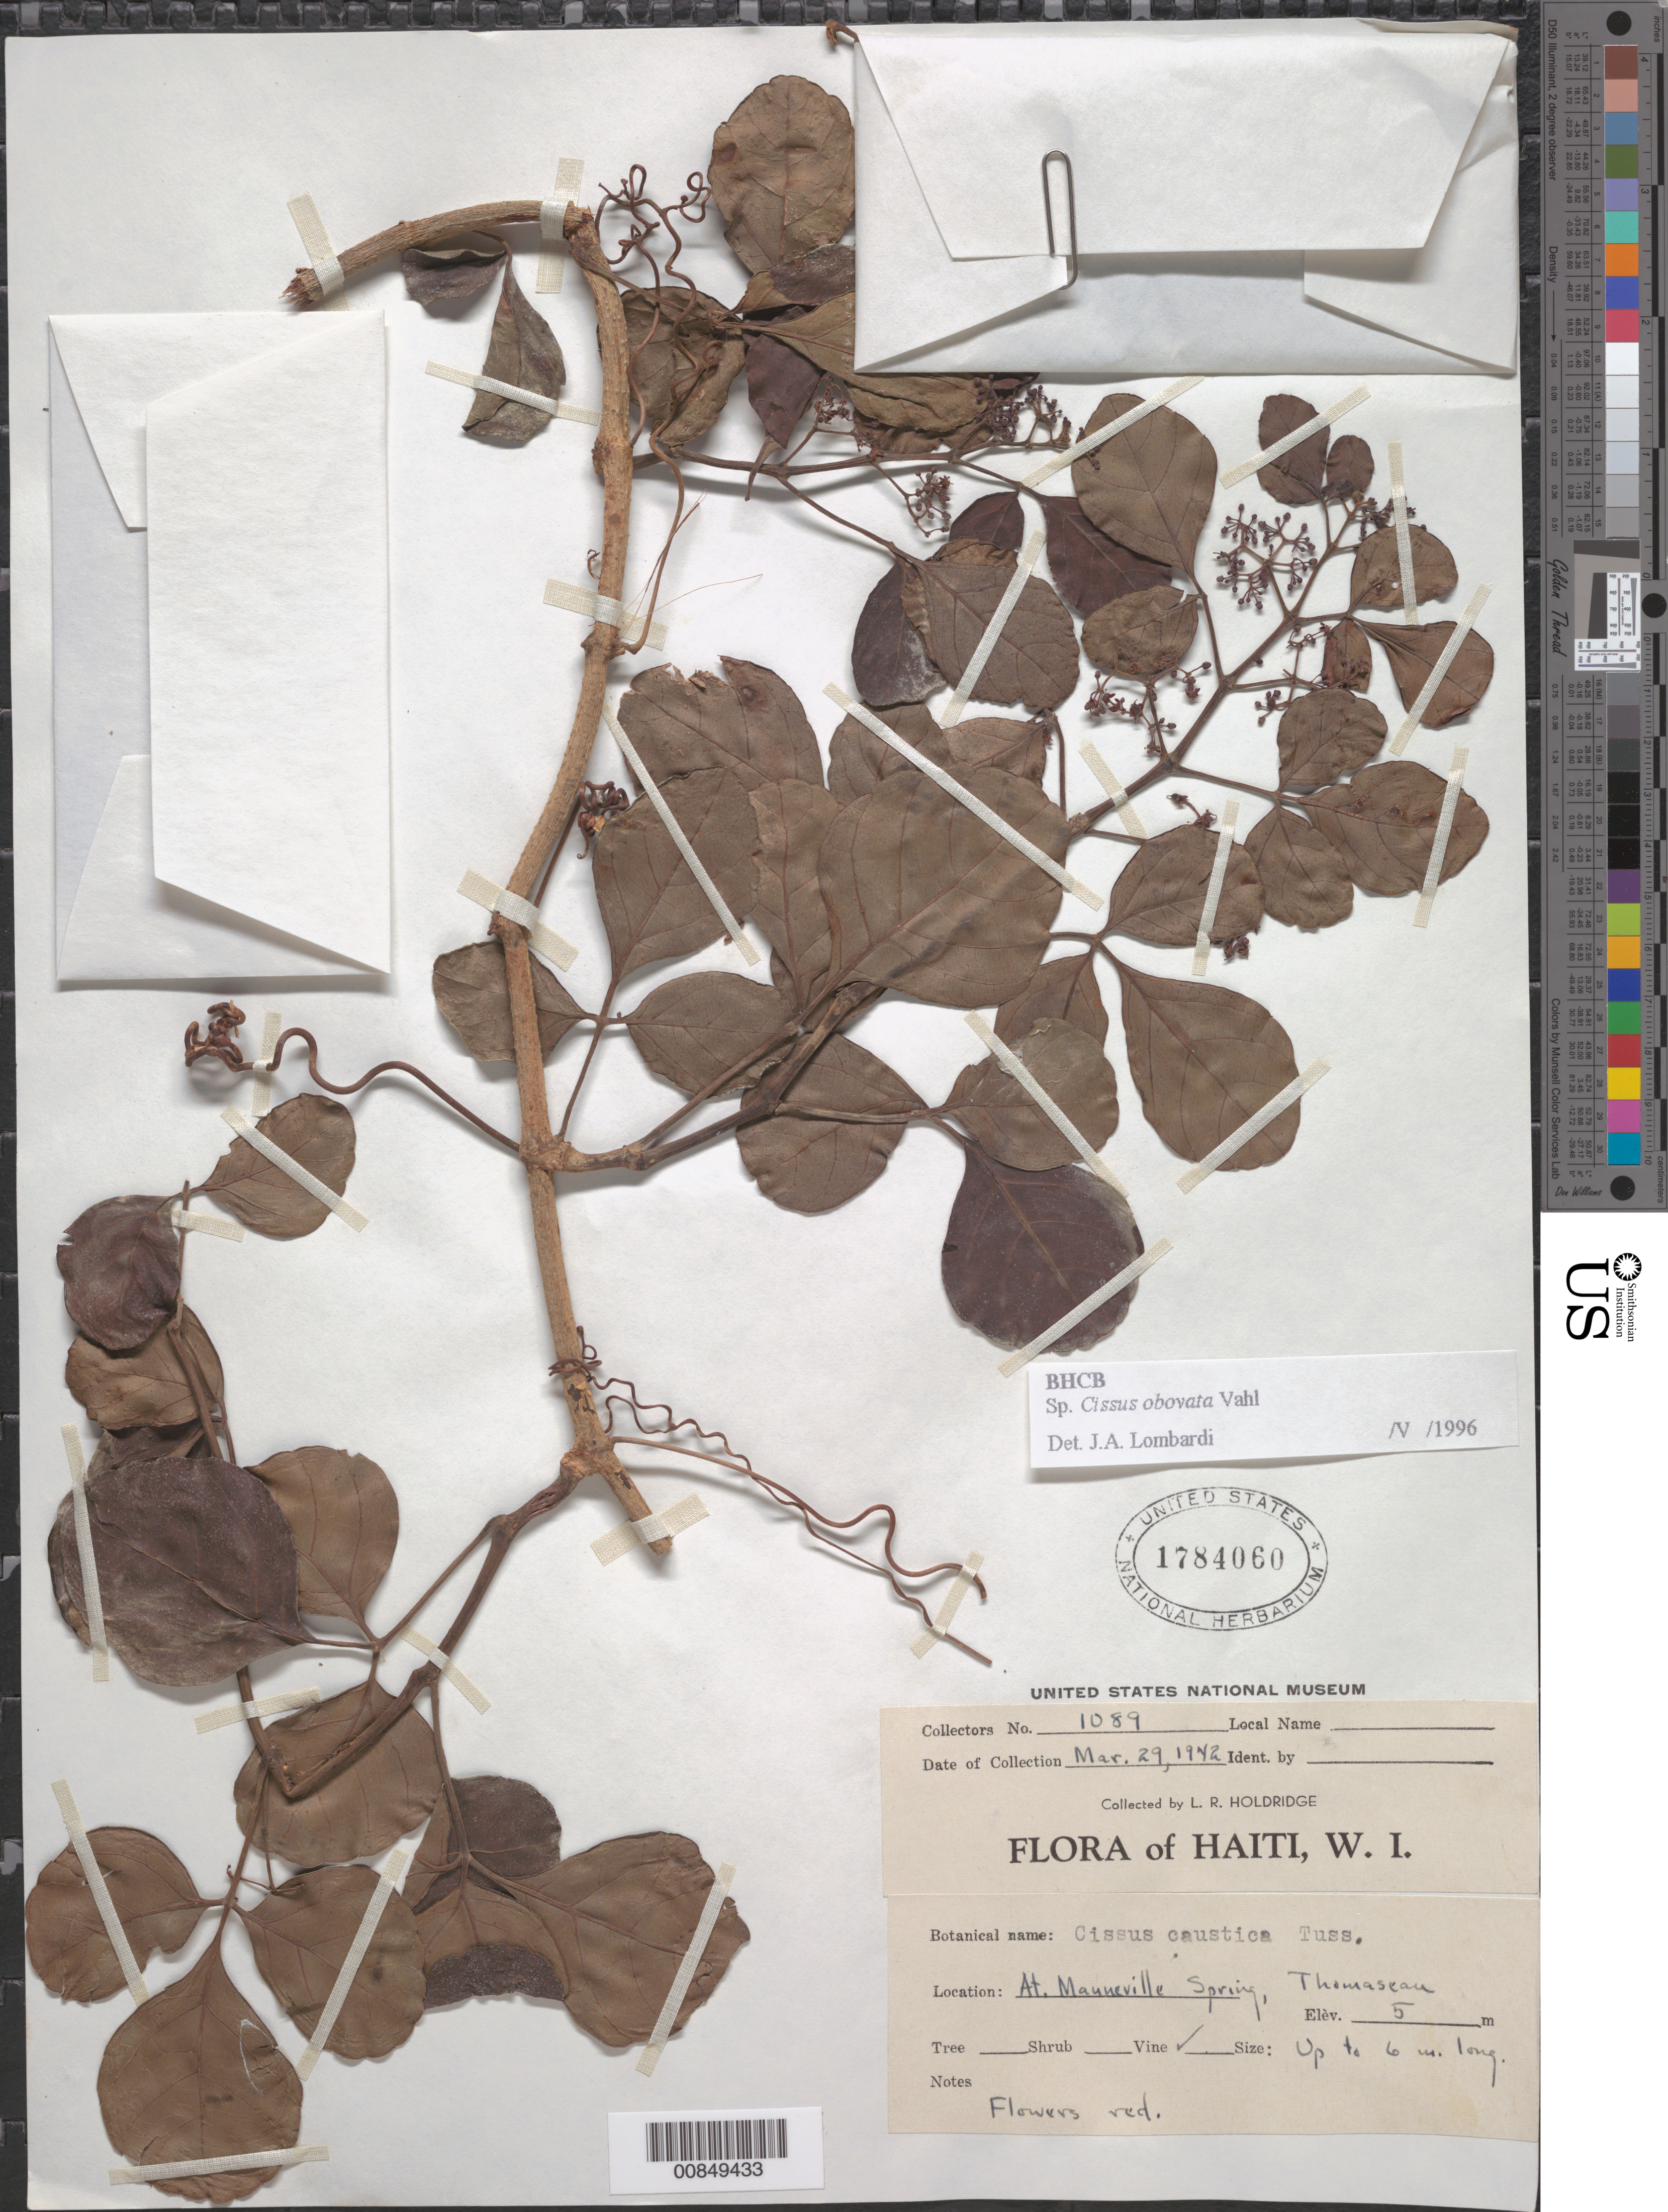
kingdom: Plantae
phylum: Tracheophyta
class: Magnoliopsida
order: Vitales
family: Vitaceae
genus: Cissus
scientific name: Cissus obovata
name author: Vahl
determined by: Lombardi, Julio A.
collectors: L. Holdridge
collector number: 1089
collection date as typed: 29 Mar 1942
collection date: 1942-03-29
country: Haiti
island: Hispaniola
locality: At. Mauneville Spring, Thomazeau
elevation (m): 5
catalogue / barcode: US 1784060